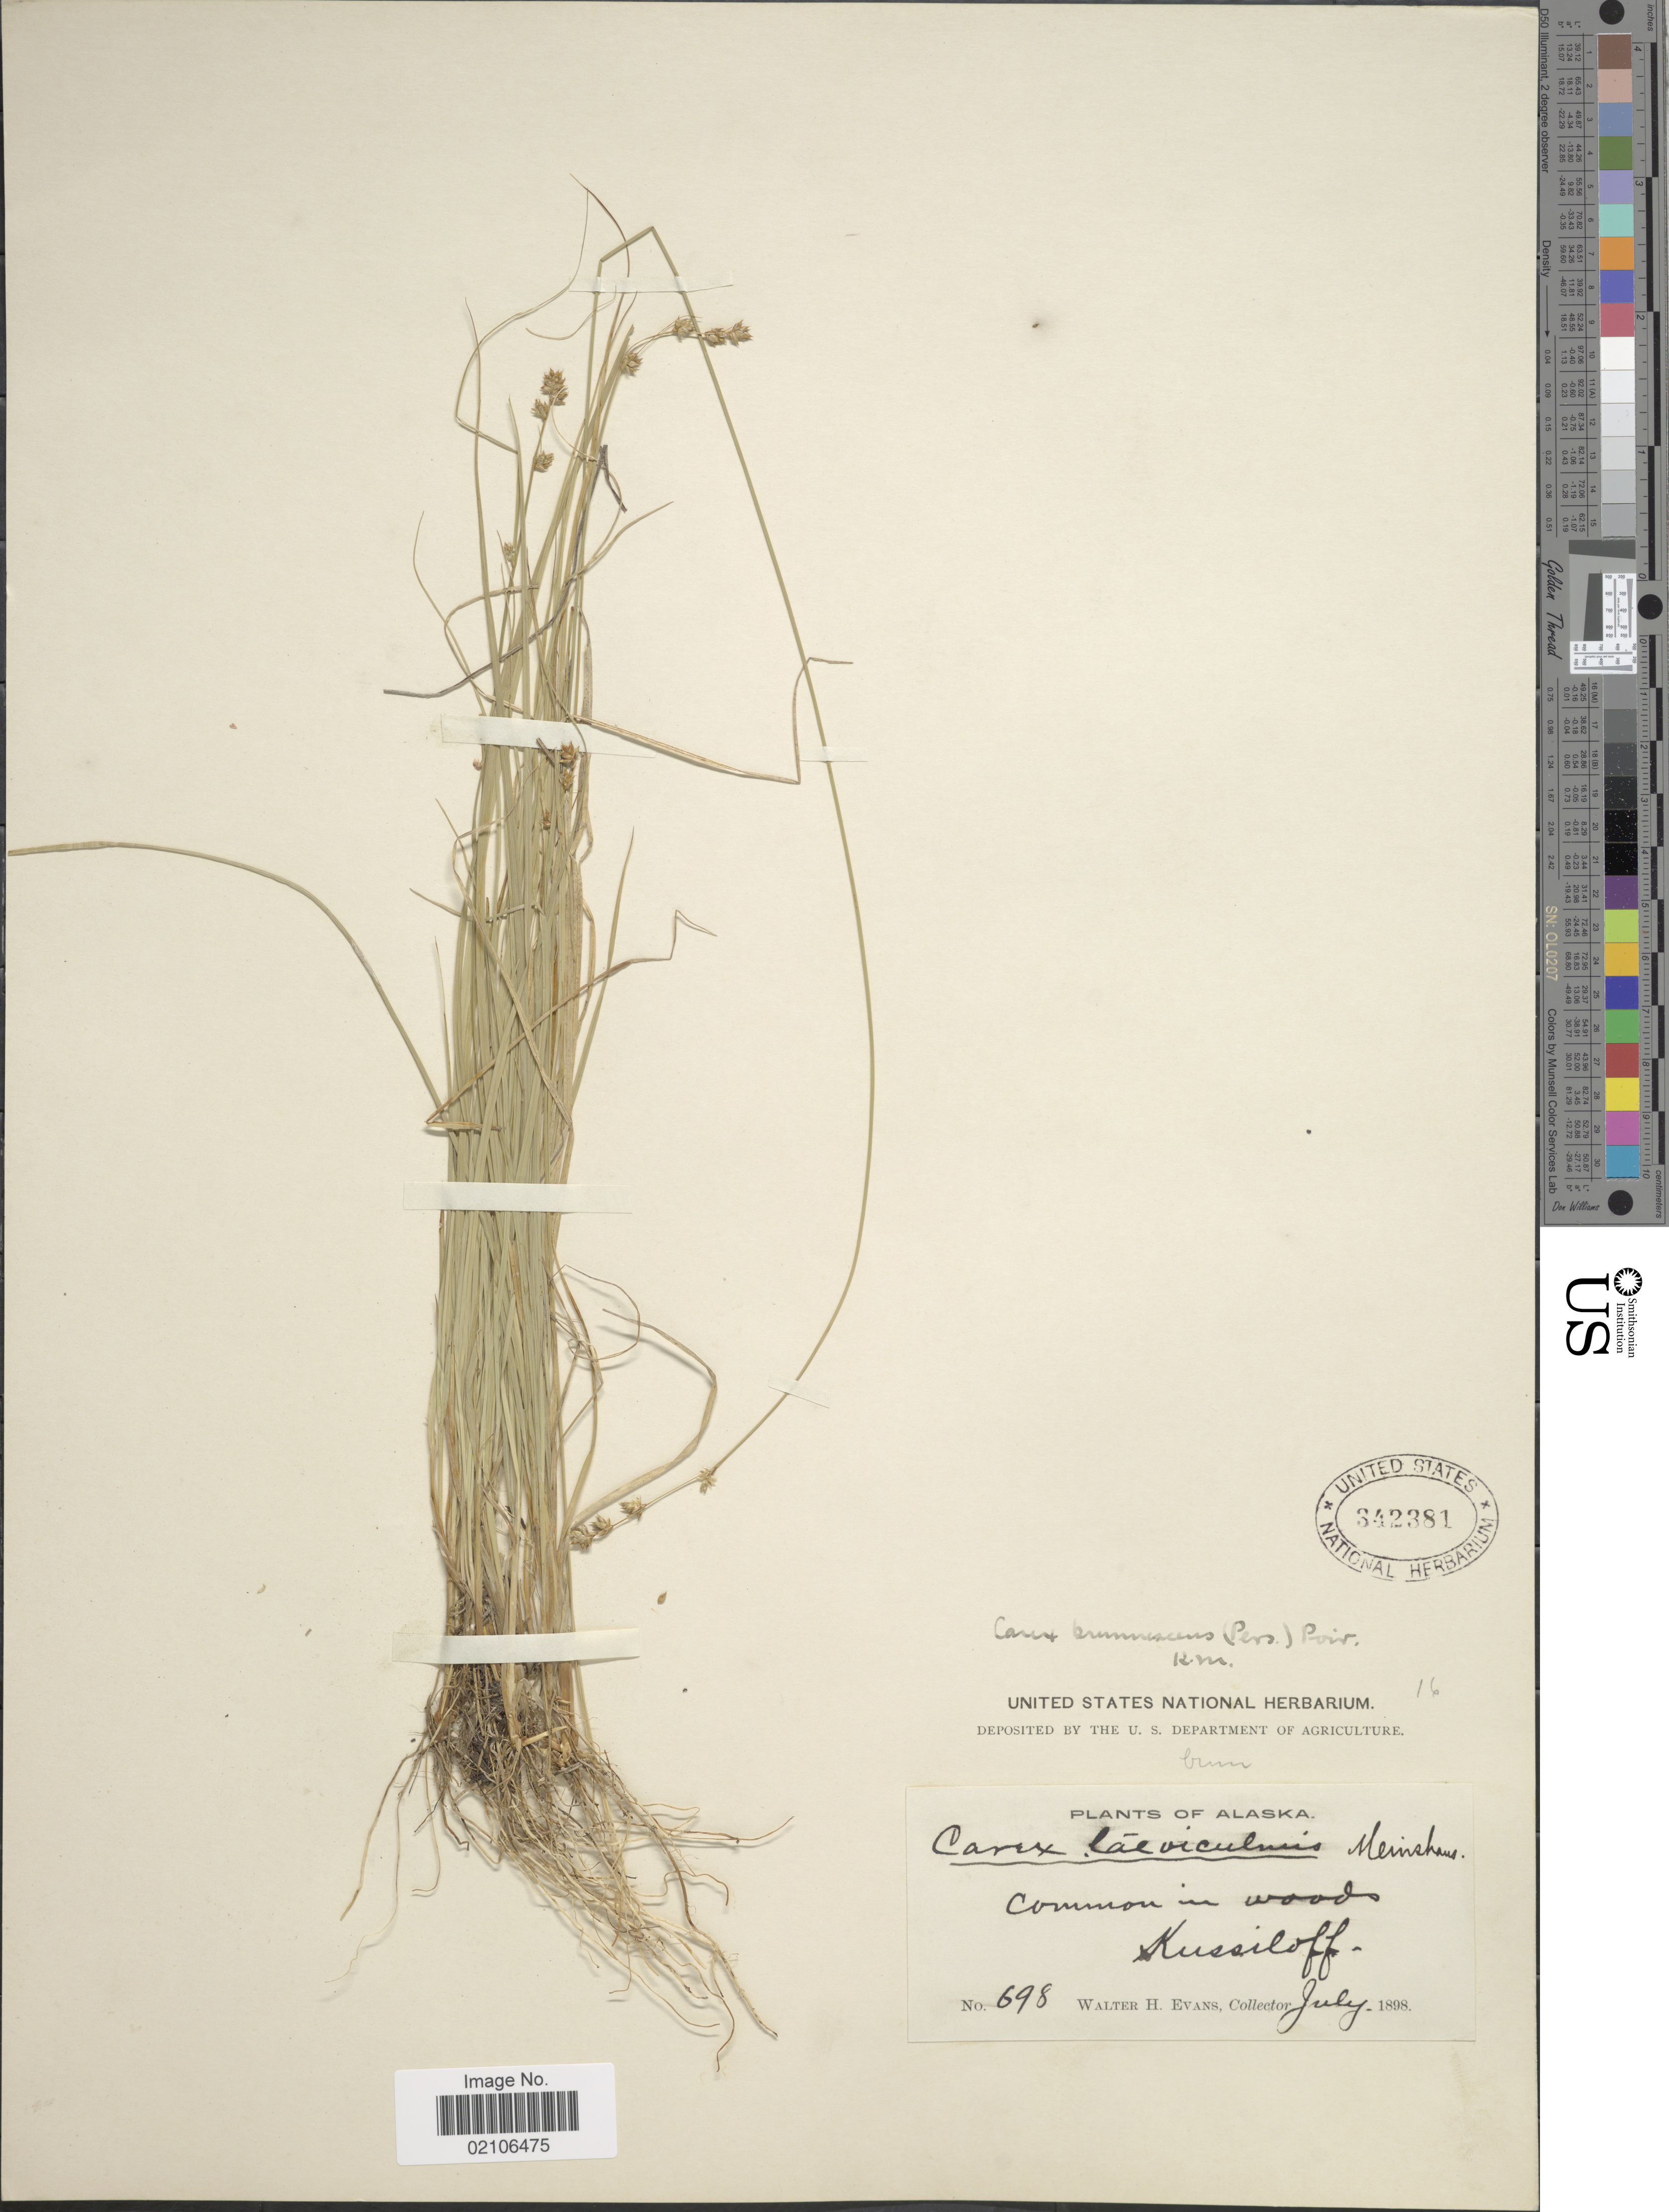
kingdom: Plantae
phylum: Tracheophyta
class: Liliopsida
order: Poales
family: Cyperaceae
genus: Carex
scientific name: Carex brunnescens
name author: (Pers.) Poir.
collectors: W. H. Evans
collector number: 698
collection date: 1898-07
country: United States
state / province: Alaska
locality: Kussiloff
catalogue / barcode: US 342381